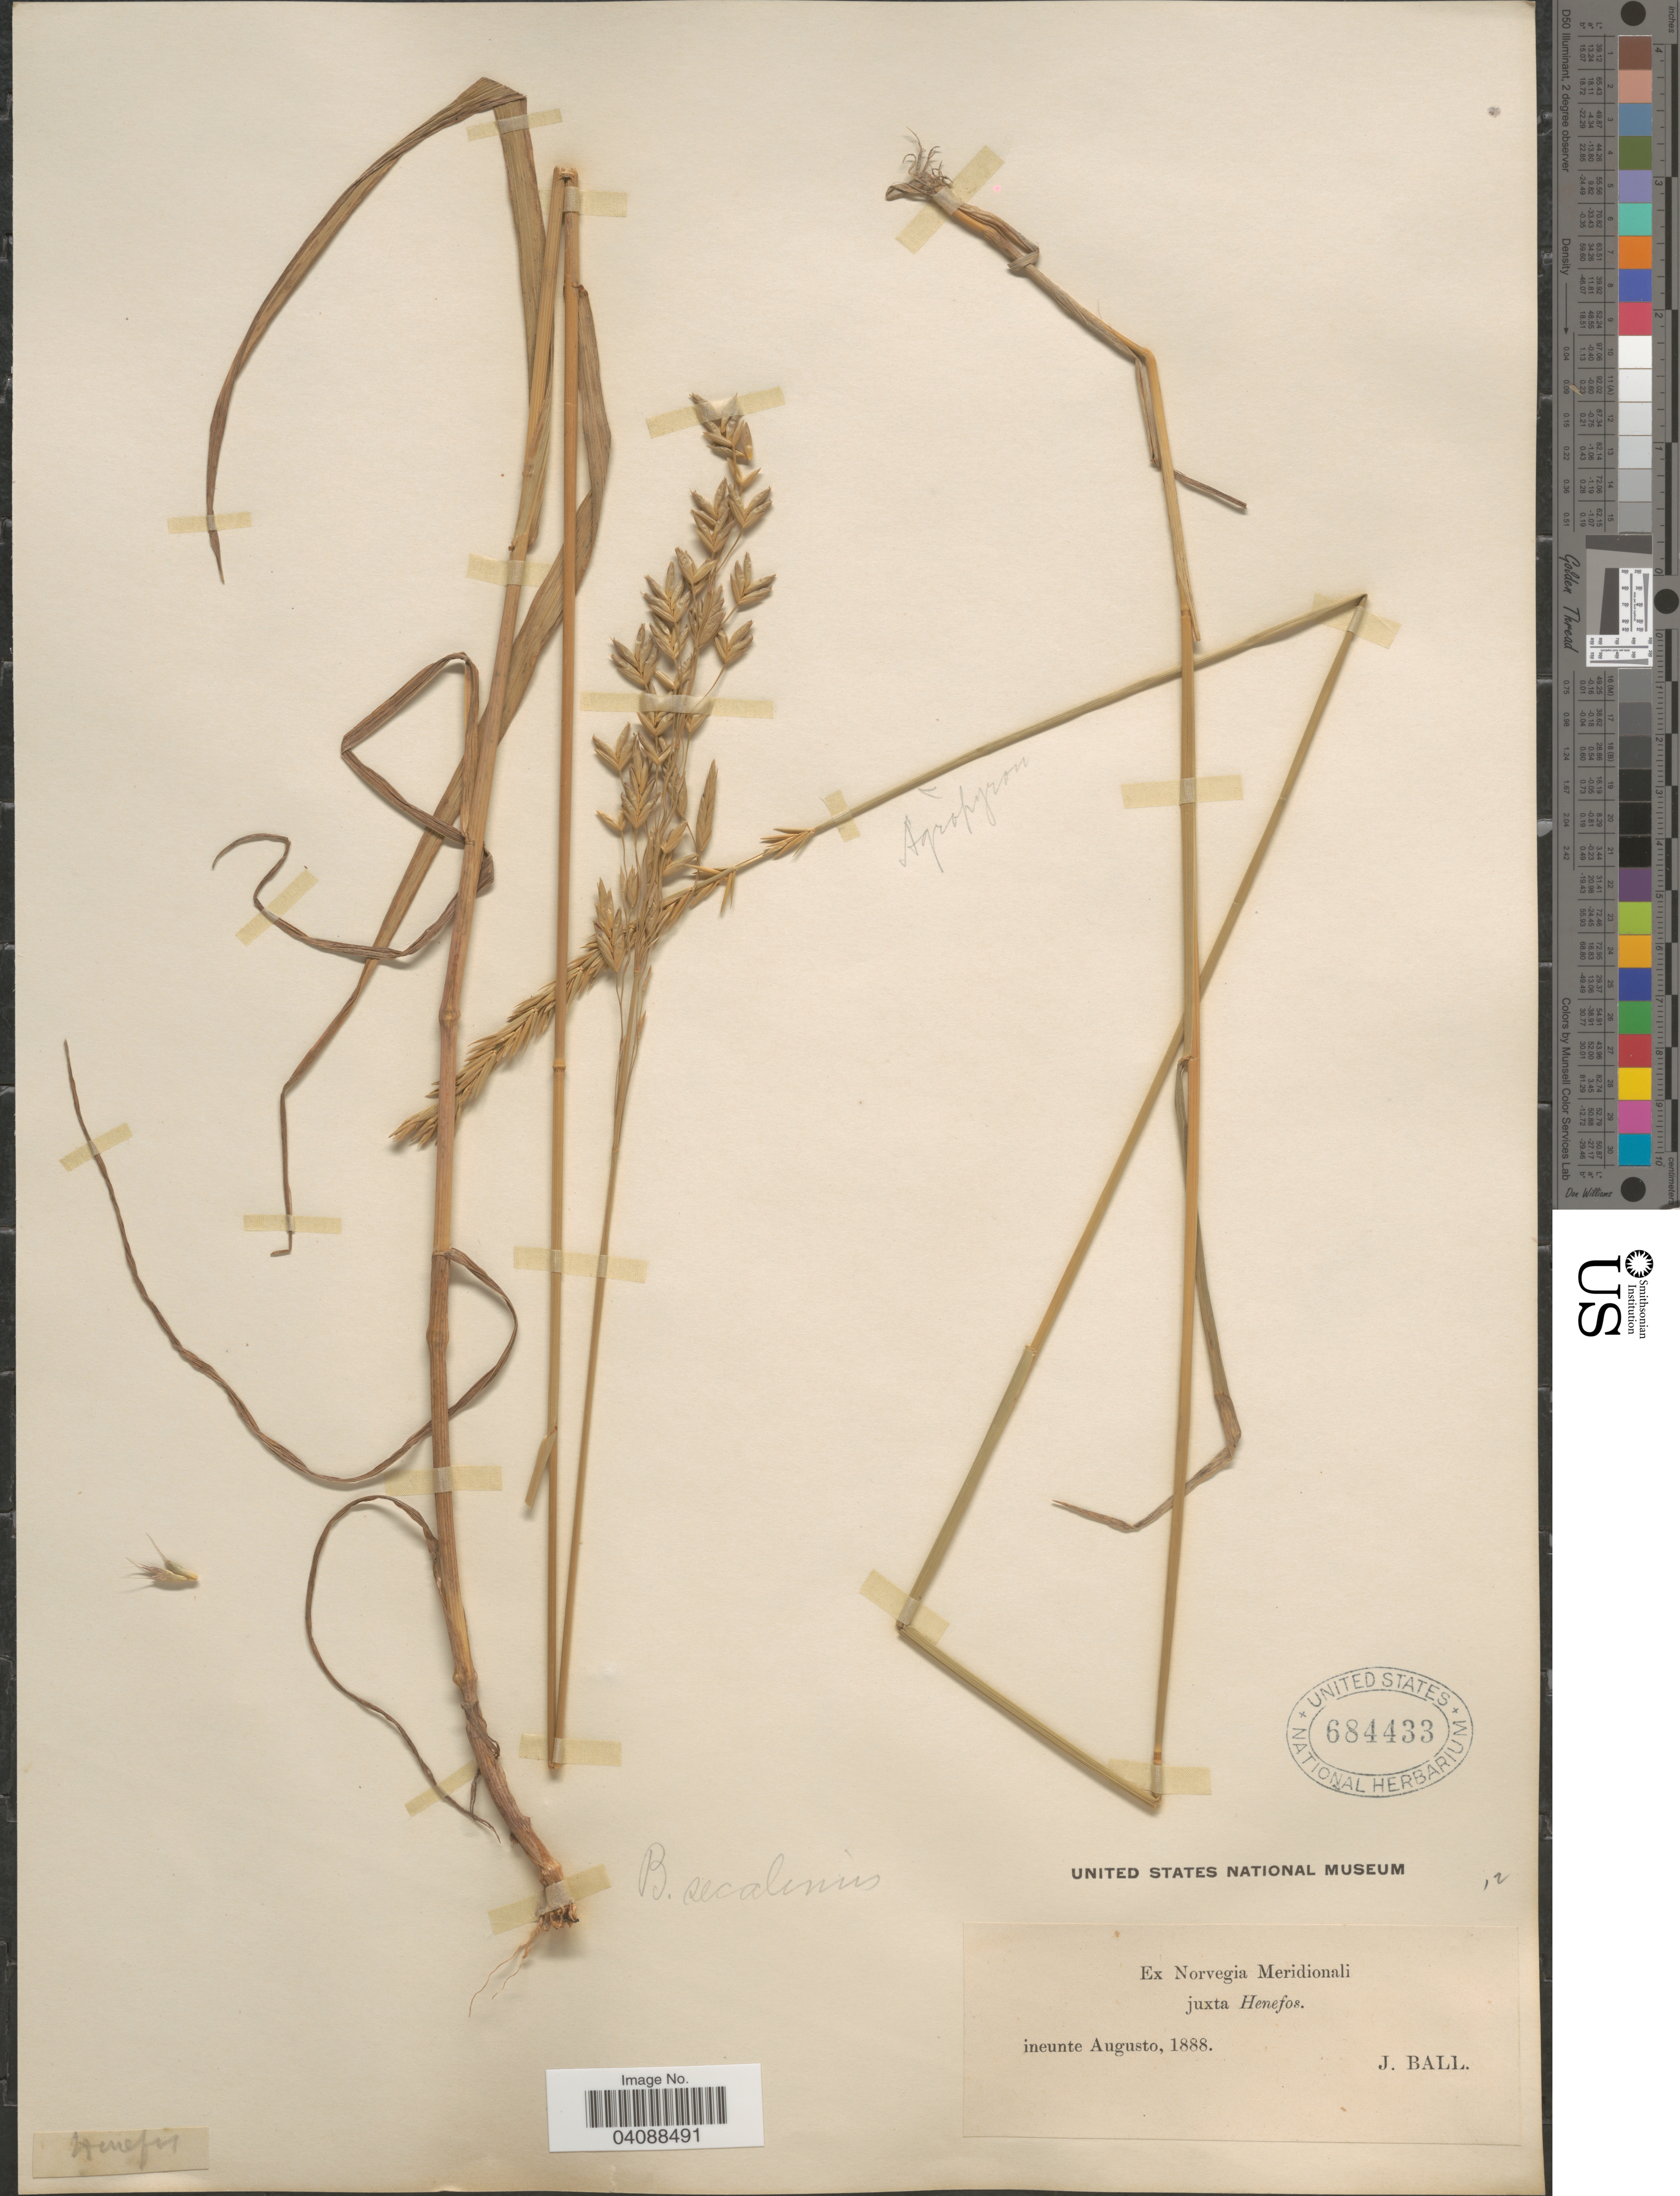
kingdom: Plantae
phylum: Tracheophyta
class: Liliopsida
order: Poales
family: Poaceae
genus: Bromus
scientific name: Bromus secalinus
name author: L.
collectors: J. Ball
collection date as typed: Inuente Augusto, 1888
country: Norway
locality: Ex Norvegia Meridionali juxta Henefos.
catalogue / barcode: US 684433